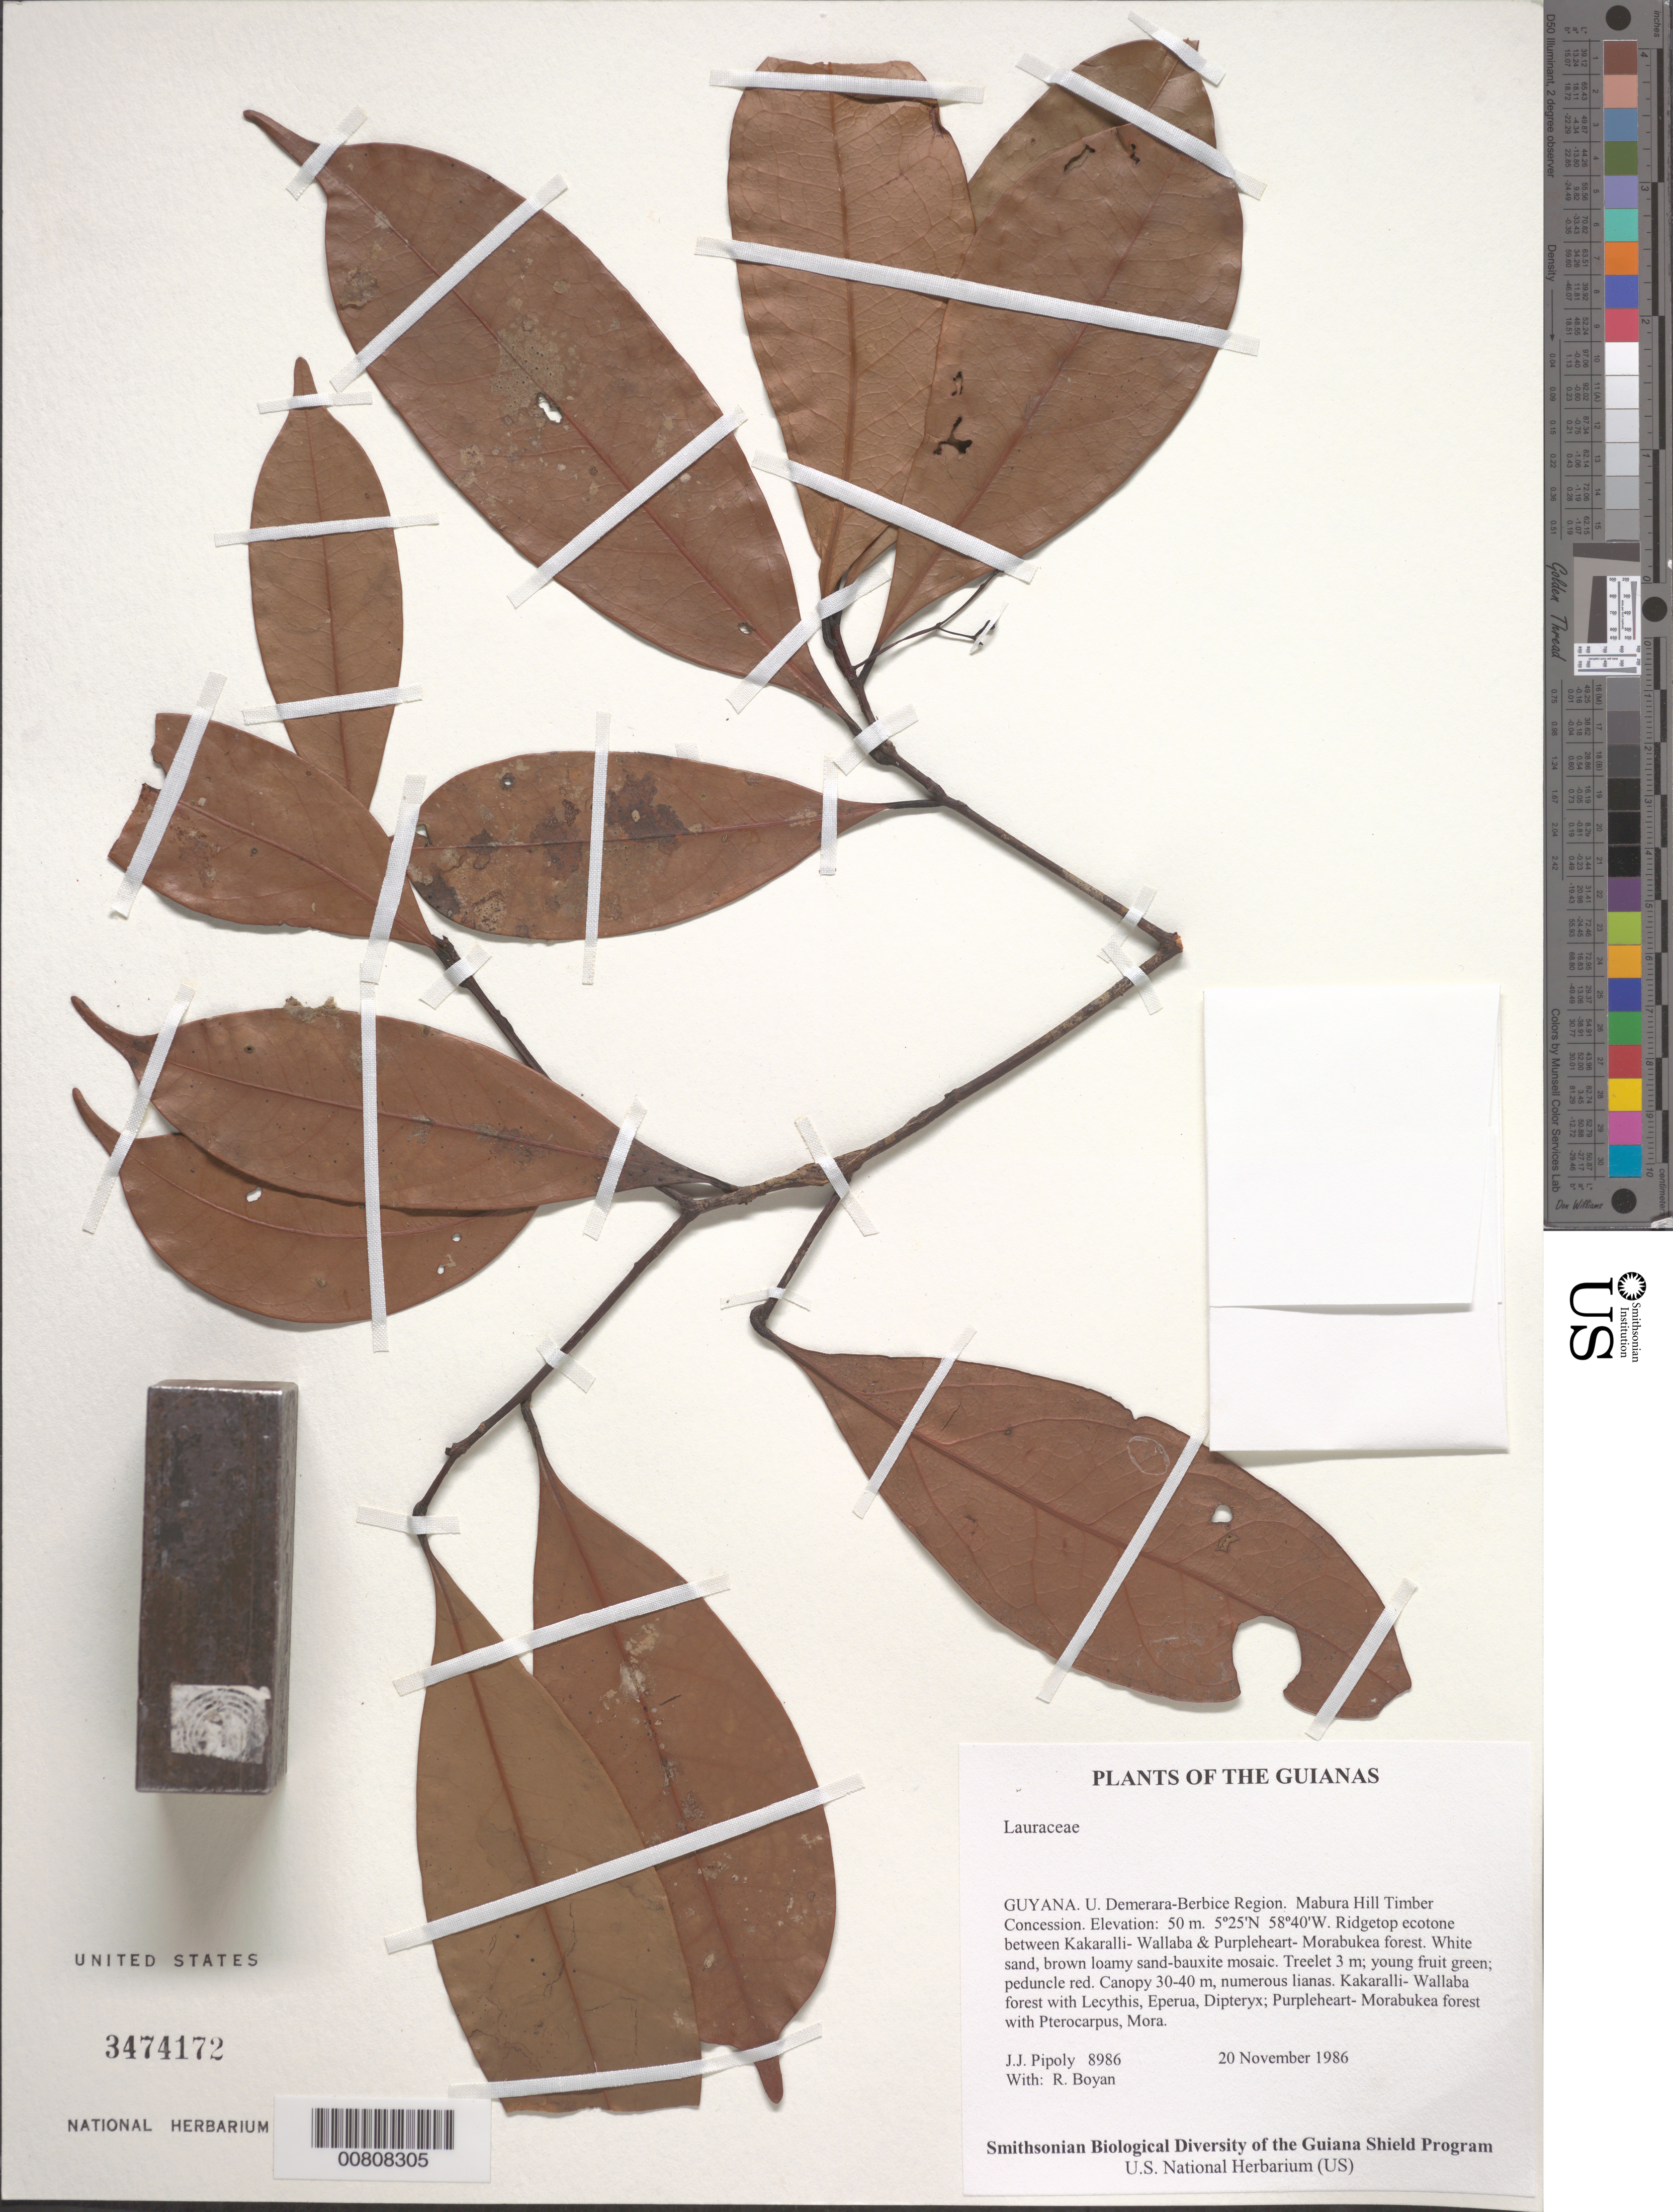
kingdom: Plantae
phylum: Tracheophyta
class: Magnoliopsida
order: Laurales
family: Lauraceae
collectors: J. J. Pipoly & R. Boyan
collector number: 8986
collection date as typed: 20 November 1986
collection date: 1986-11-20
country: Guyana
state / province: U. Demerara-Berbice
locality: Mabura Hill Timber Concession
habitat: Ridgetop ecotone between Kakaralli- Wallaba & Purpleheart- Morabukea forest. White sand, brown loamy sand-bauxite mosaic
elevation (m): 50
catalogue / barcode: US 3474172